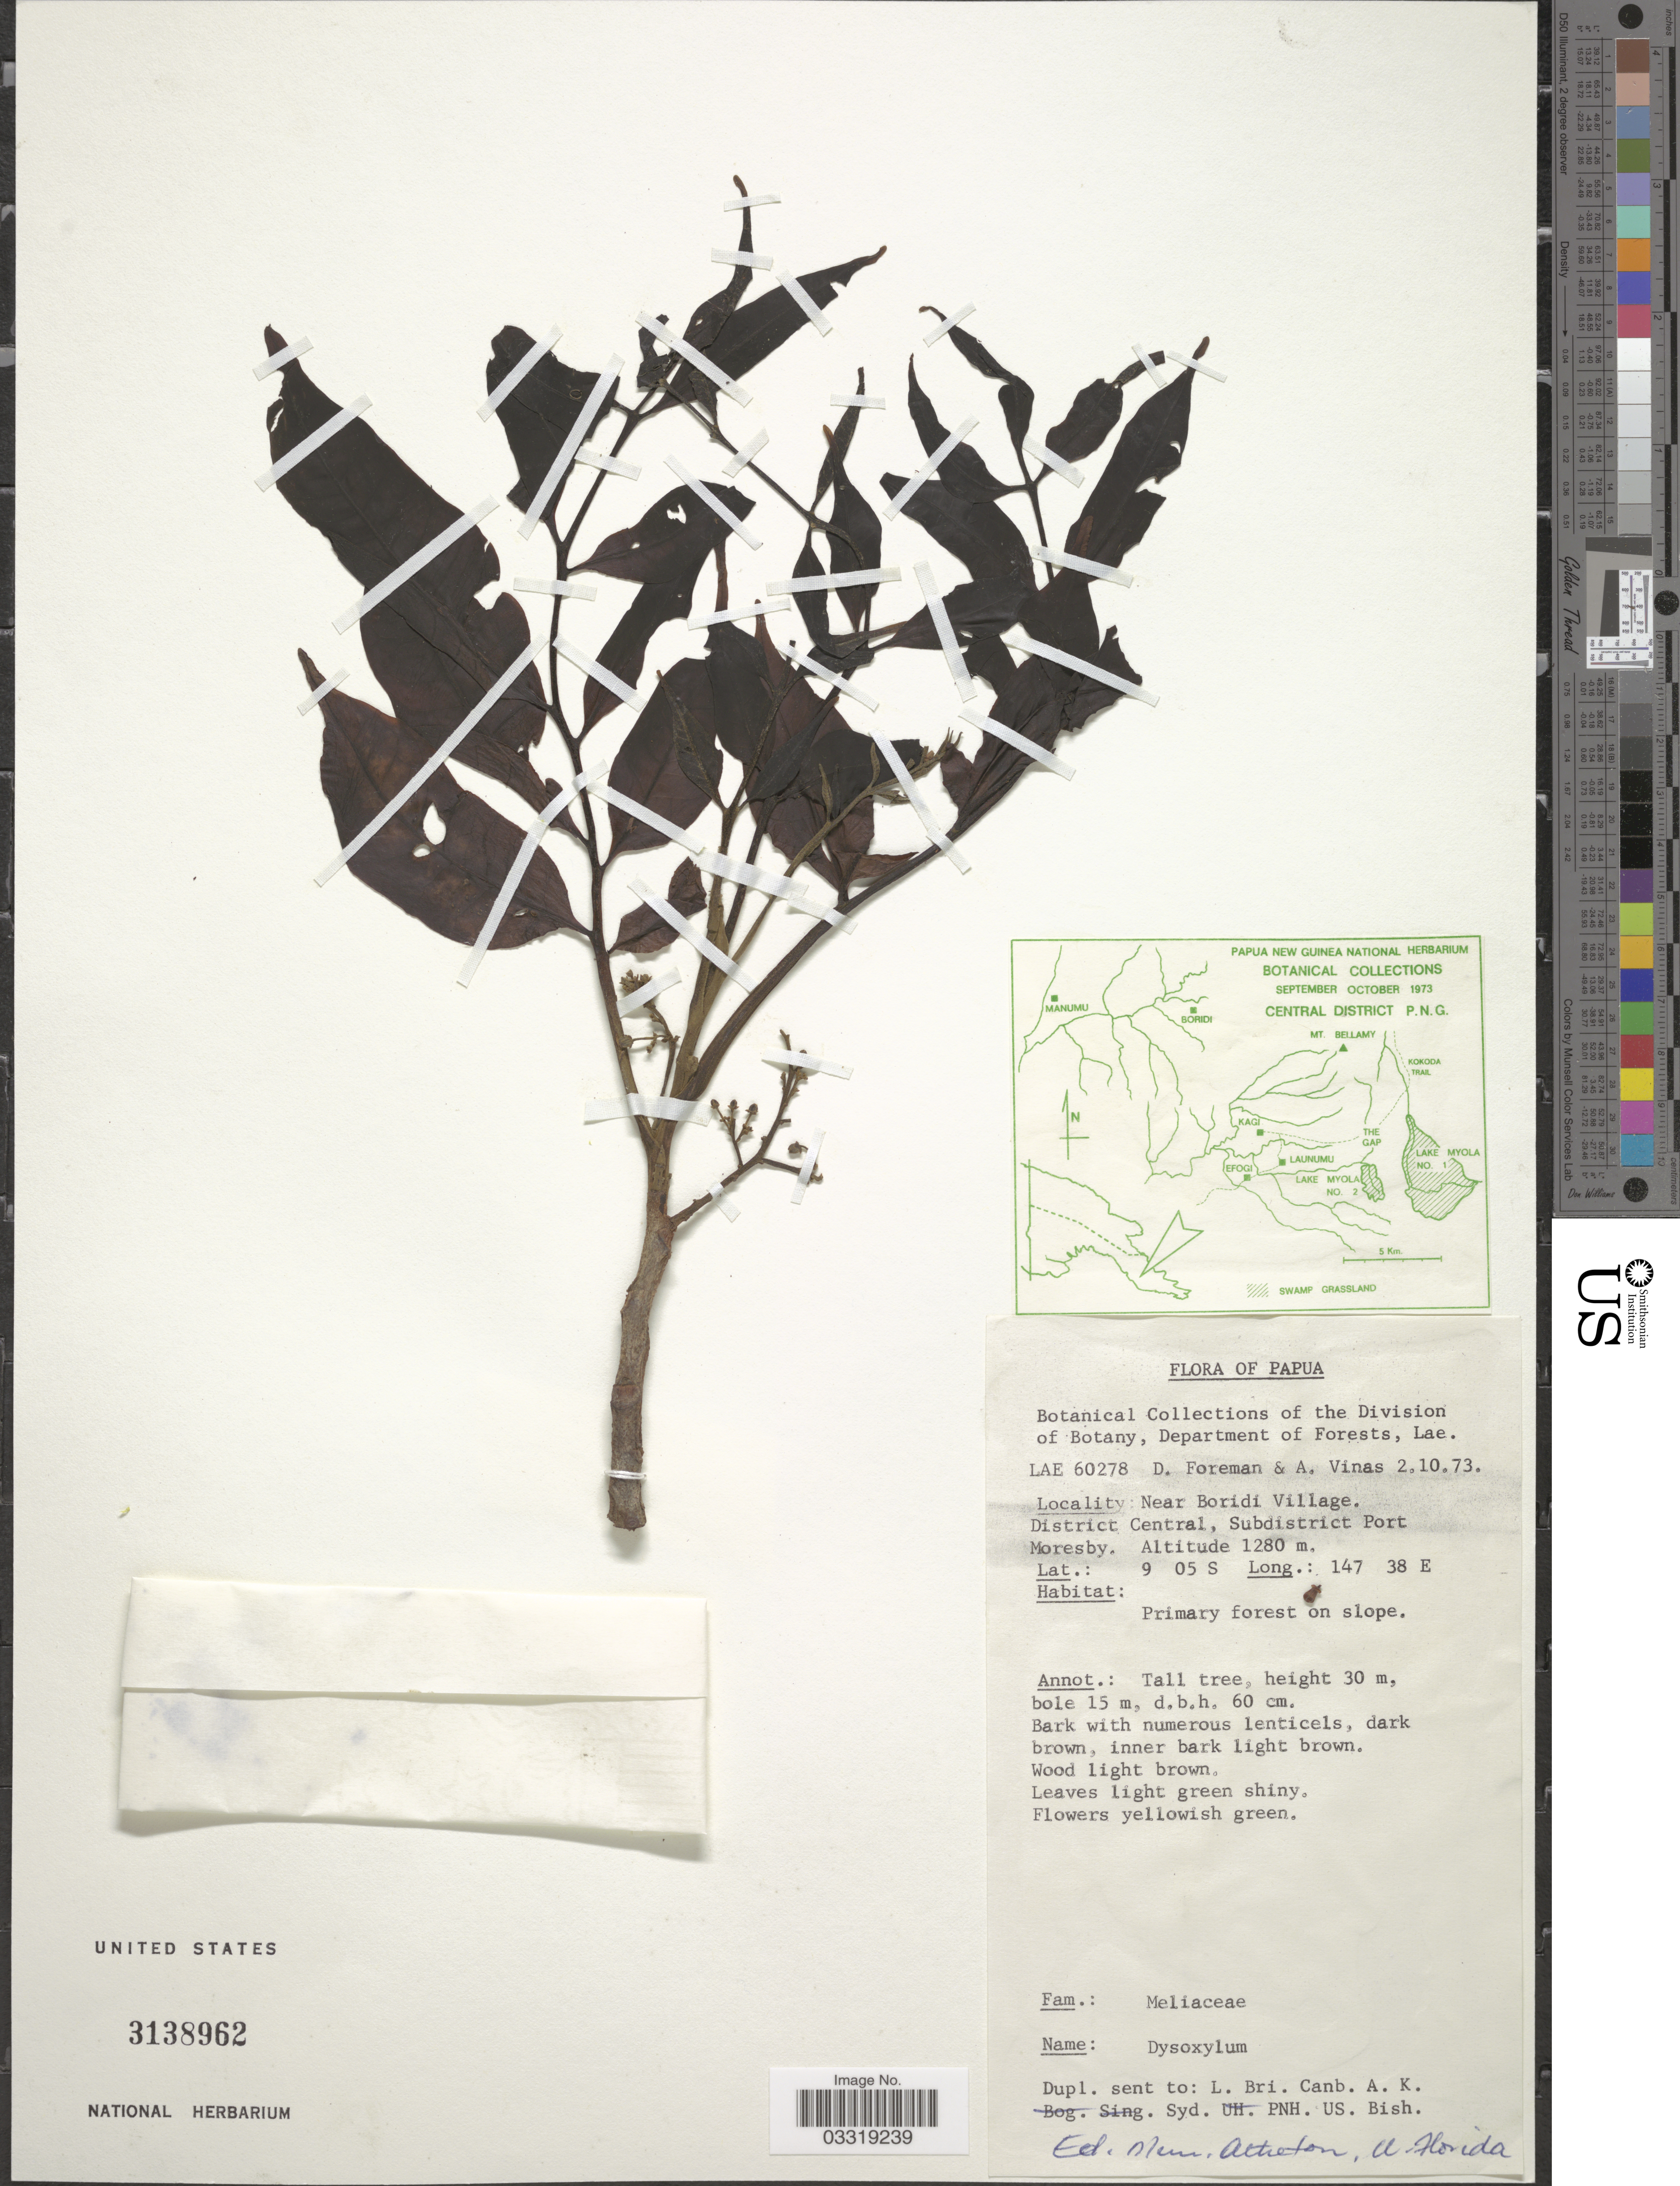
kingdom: Plantae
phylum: Tracheophyta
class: Magnoliopsida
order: Sapindales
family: Meliaceae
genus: Goniocheton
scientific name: Goniocheton arborescens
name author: Blume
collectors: D. Foreman & A. Vinas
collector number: LAE 60278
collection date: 1973-10-02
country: Papua New Guinea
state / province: Central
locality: Papua. Near Boridi Village. District Central, Subdistrict Port Moresby.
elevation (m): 1280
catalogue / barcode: US 3138962